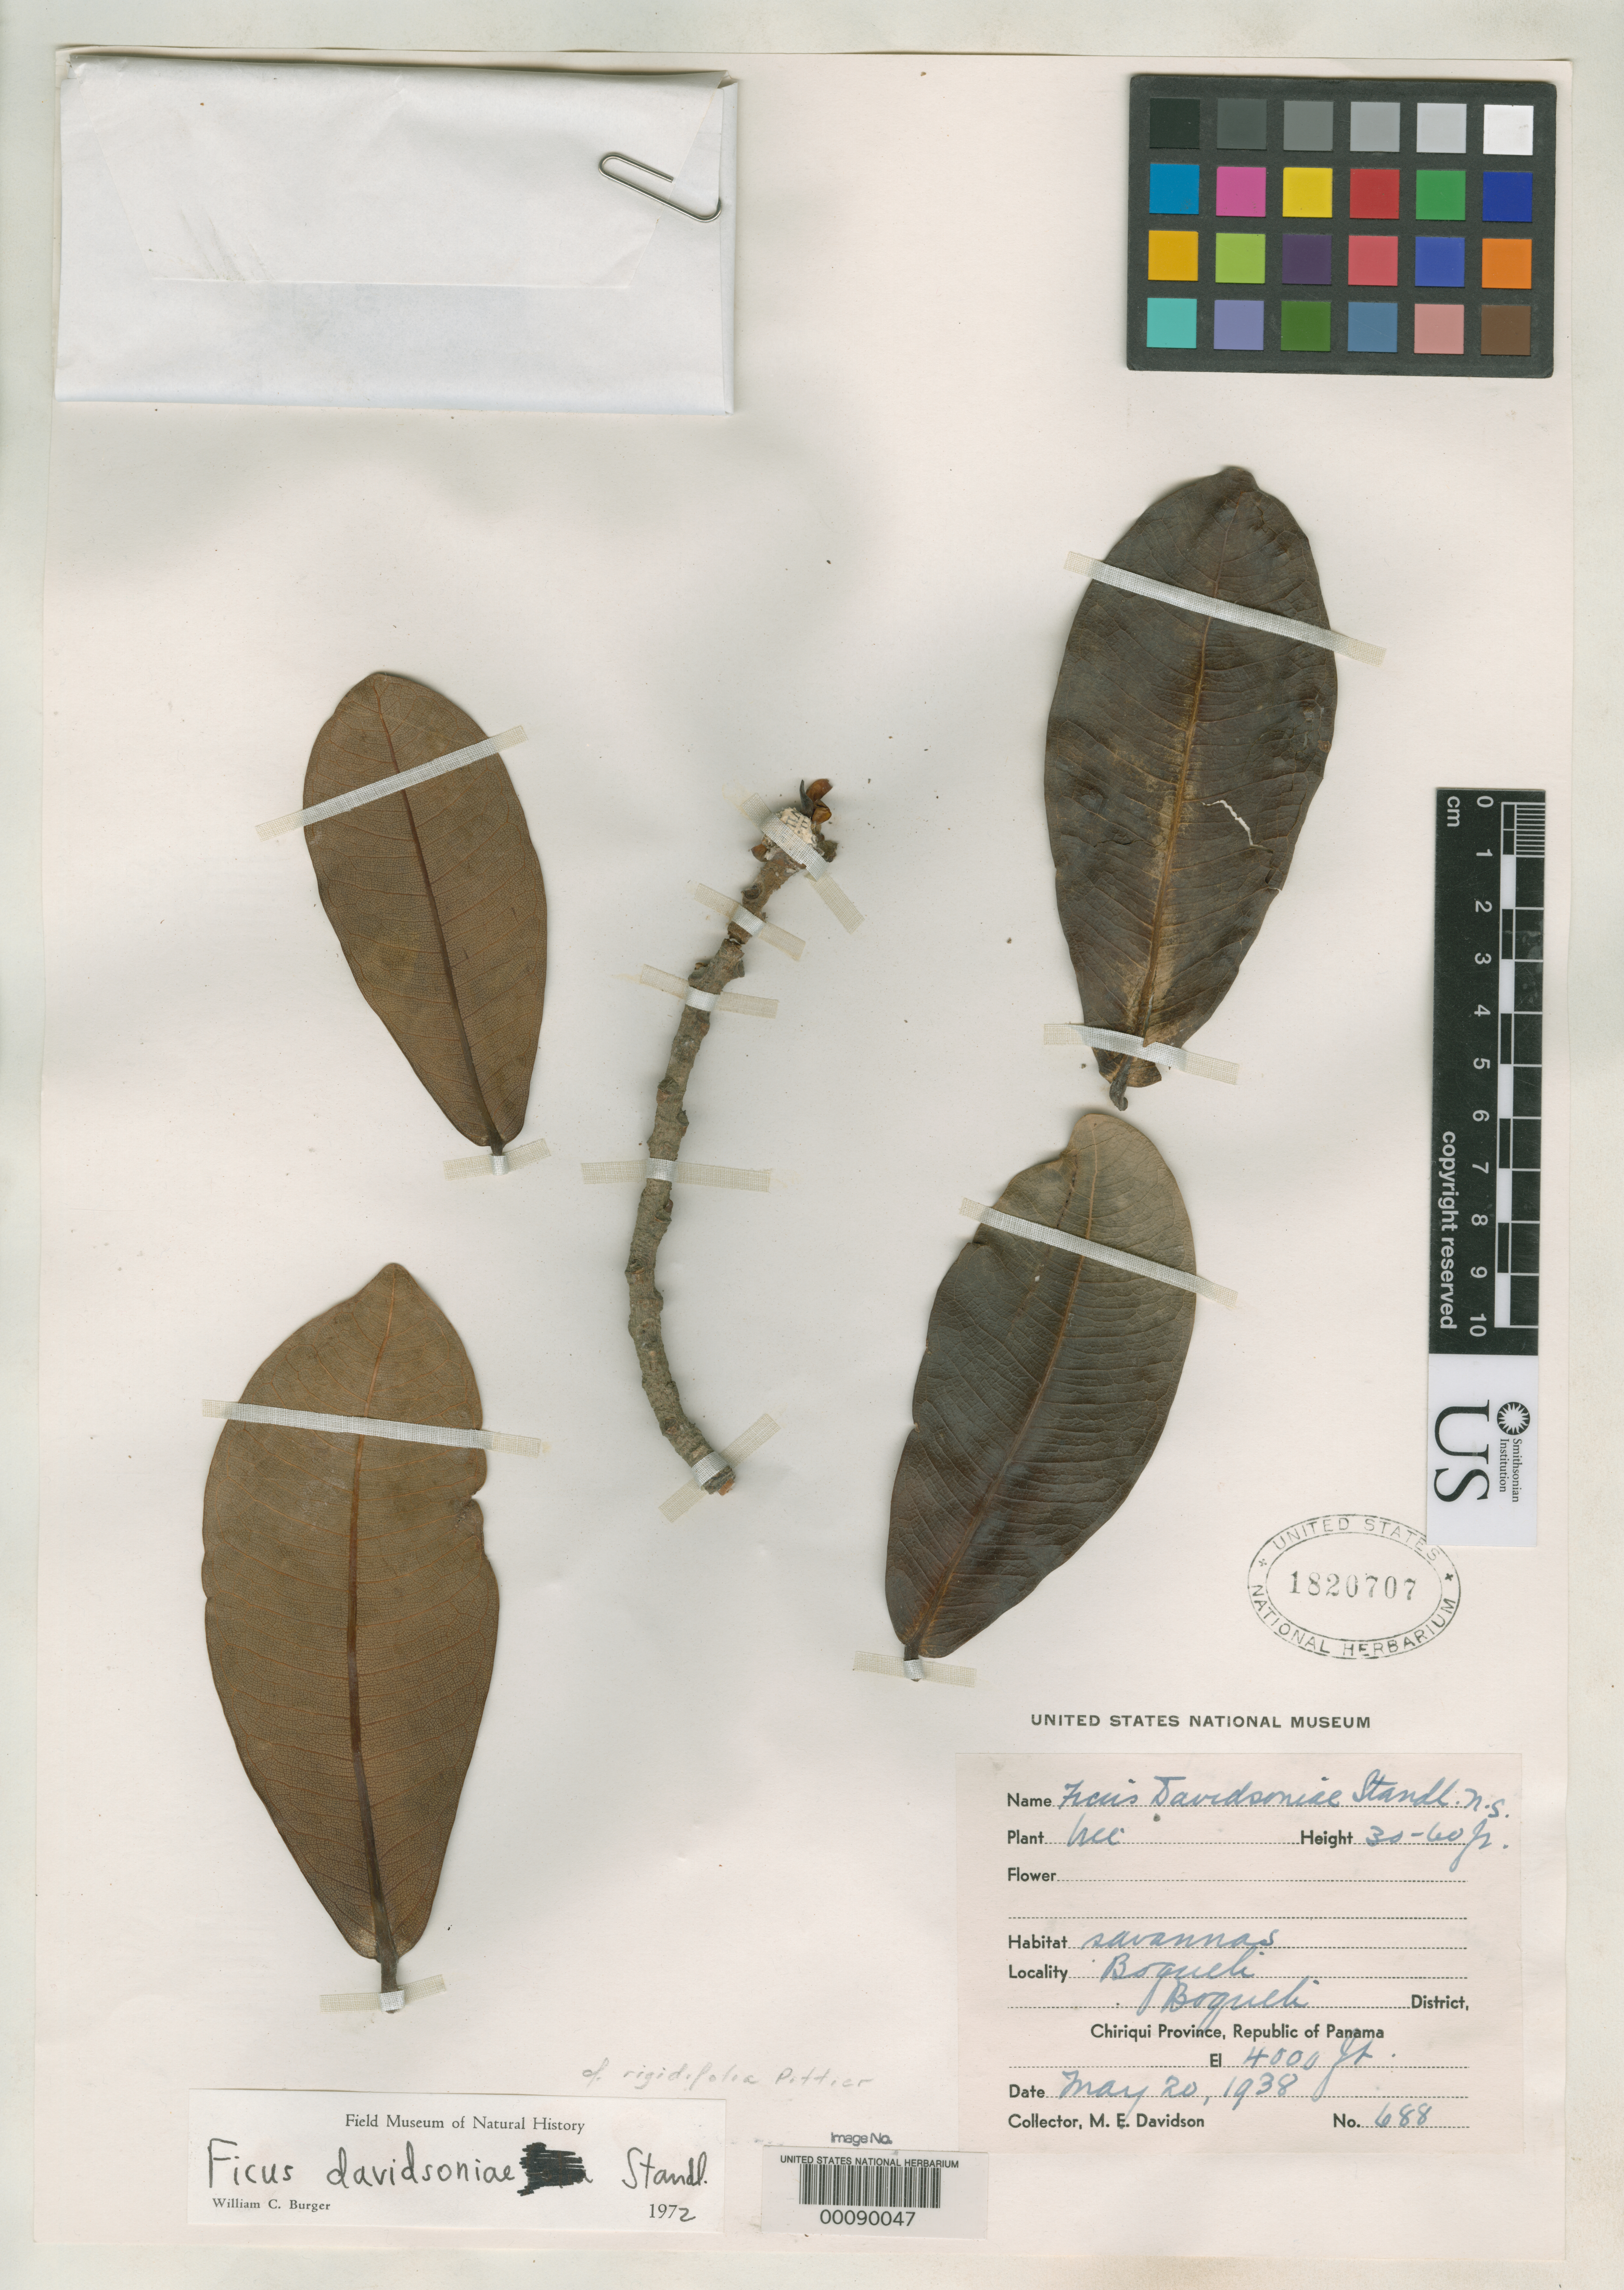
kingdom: Plantae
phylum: Tracheophyta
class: Magnoliopsida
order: Rosales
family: Moraceae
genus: Ficus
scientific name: Ficus davidsoniae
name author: Standl.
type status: Isotype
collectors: M. Davidson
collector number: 688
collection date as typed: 20 May 1938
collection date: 1938-05-20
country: Panama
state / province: Chiriquí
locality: Boquete.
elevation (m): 1219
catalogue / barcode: US 1820707